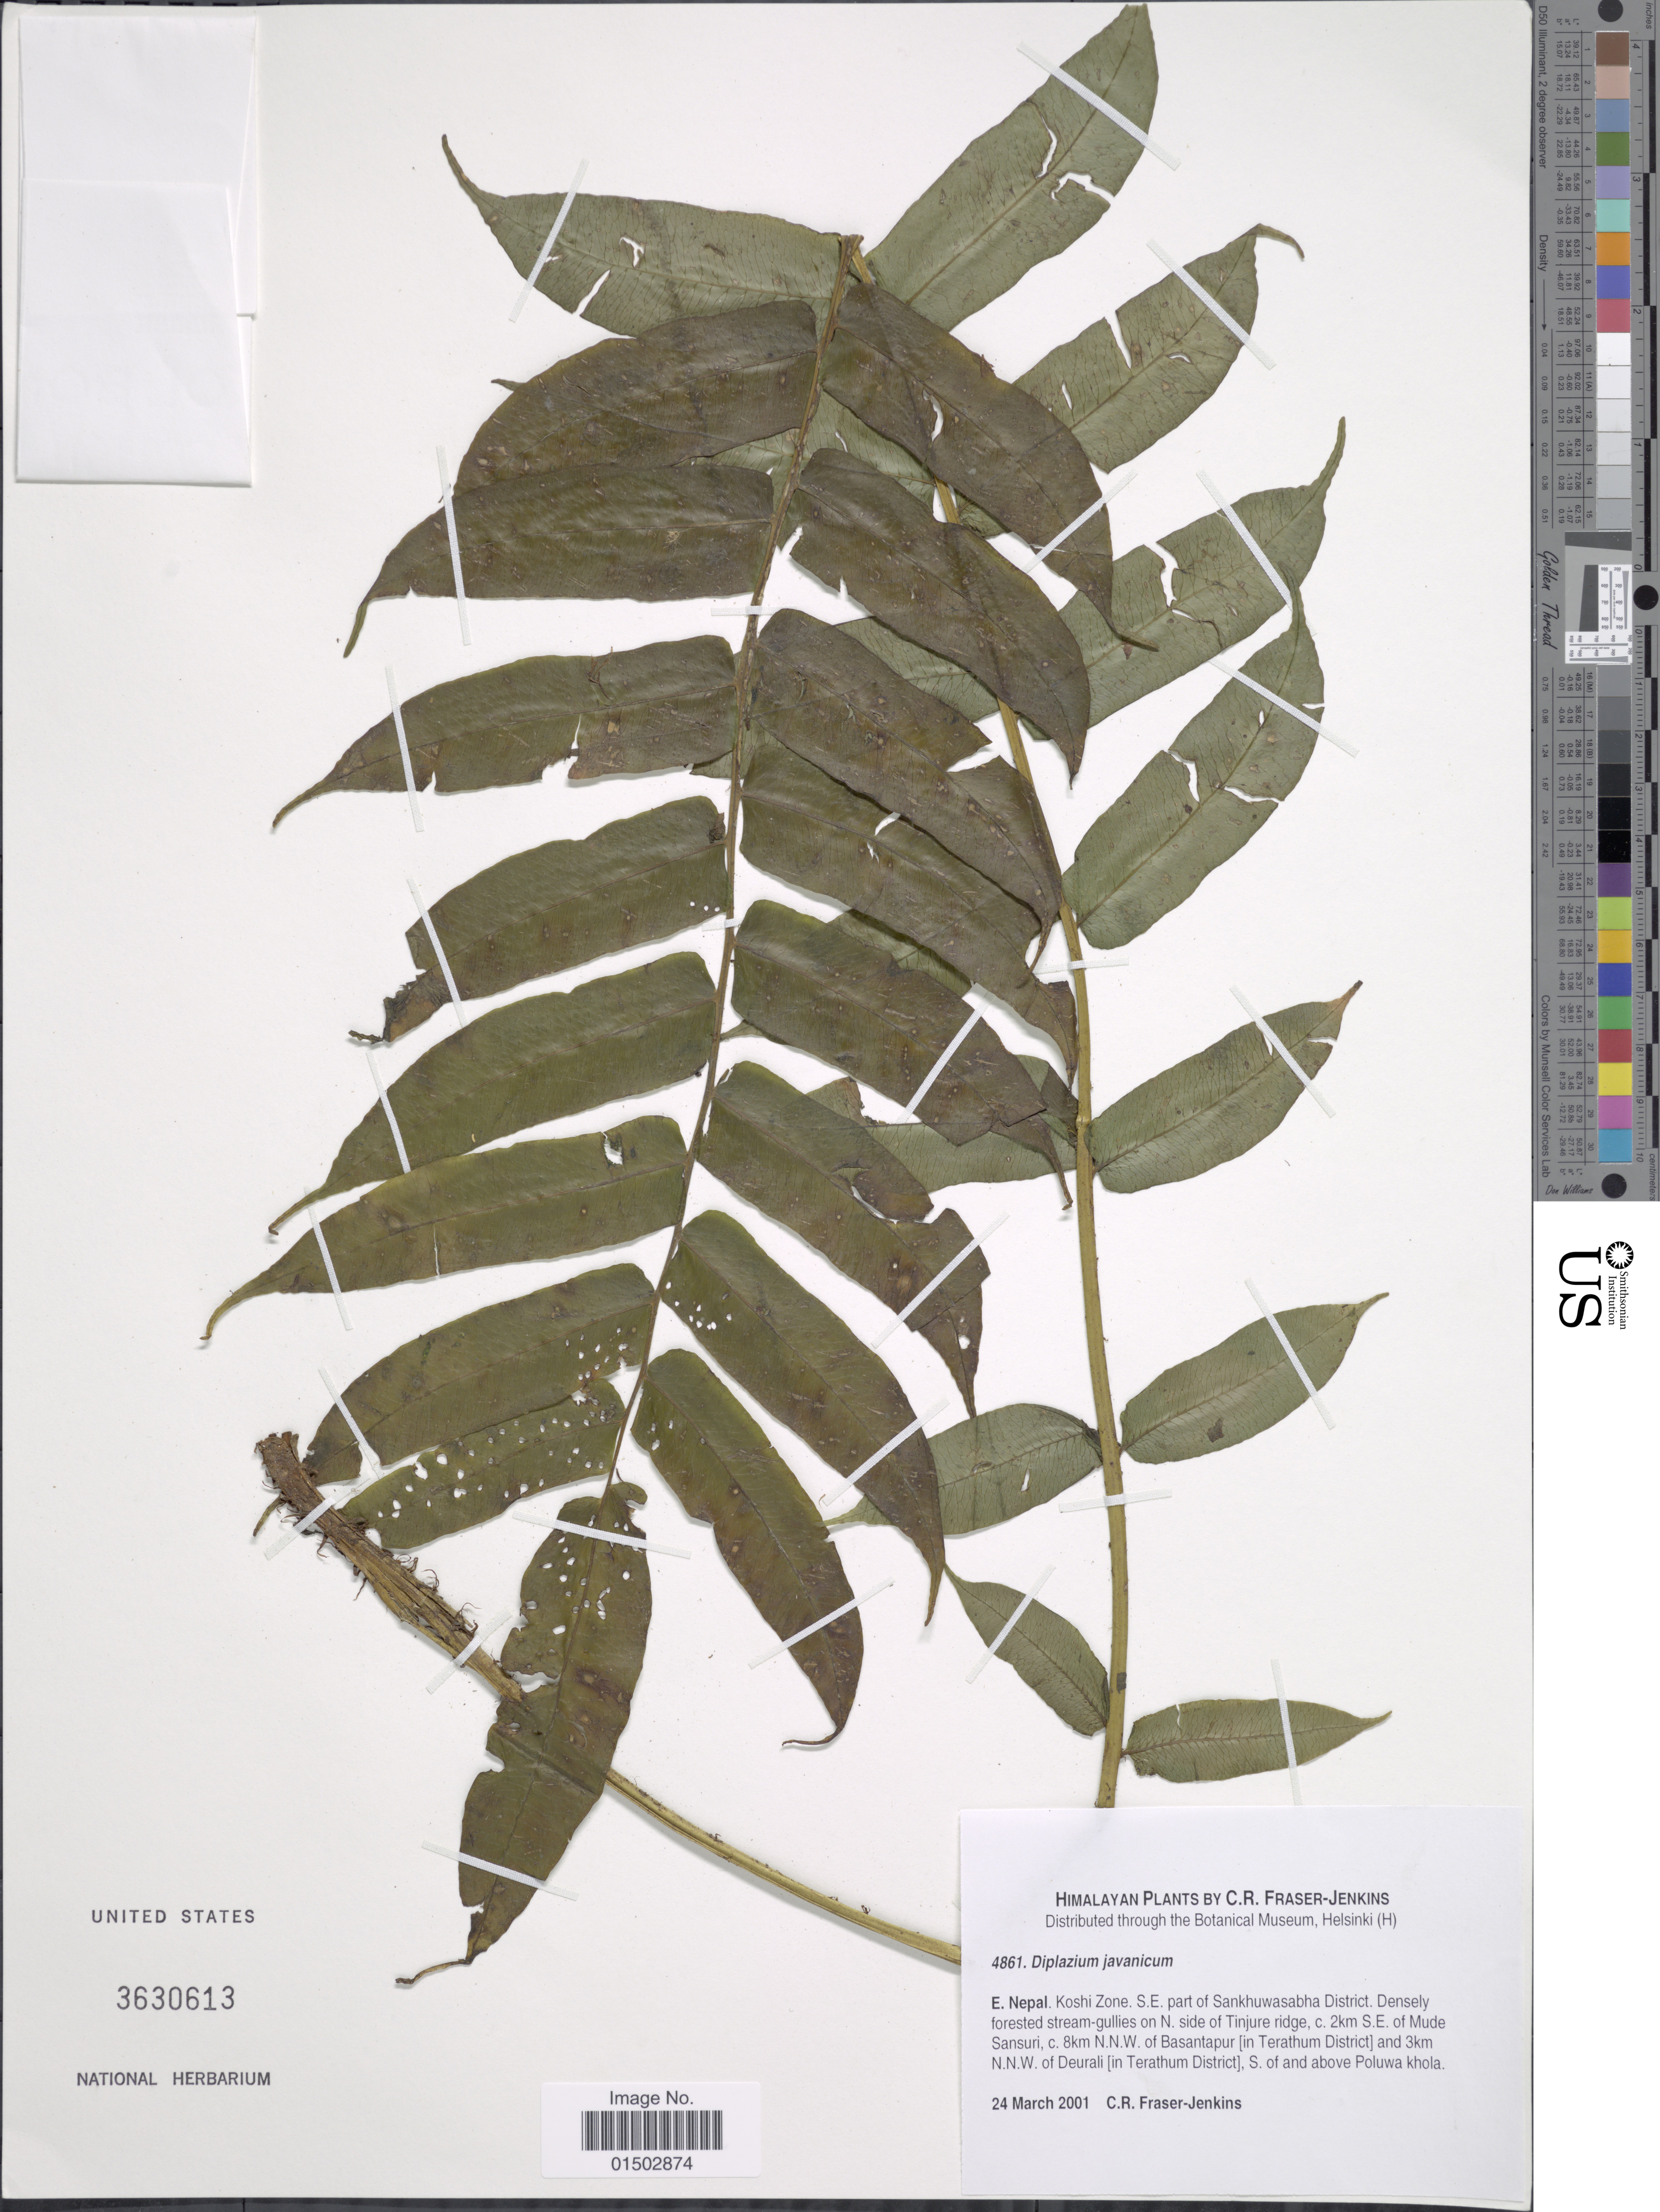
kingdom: Plantae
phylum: Tracheophyta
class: Polypodiopsida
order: Polypodiales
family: Diplaziopsidaceae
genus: Diplaziopsis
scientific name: Diplaziopsis javanica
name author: (Blume) C. Chr.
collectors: C. R. Fraser-Jenkins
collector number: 4861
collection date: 2001-03-24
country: Nepal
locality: E. Nepal. Himalayan. Koshi Zone, S.E. part of Sankuwasabbha District. On N. Side of Tinjure ridge, c. 2 km S. E. of Mude Sansuri, c. 8 km N.N.W. of Basantapur (in Terathum District) and 3 km N.N.W. of Deurali (in Terathum District), S. of and above Poluwa khola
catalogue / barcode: US 3630613